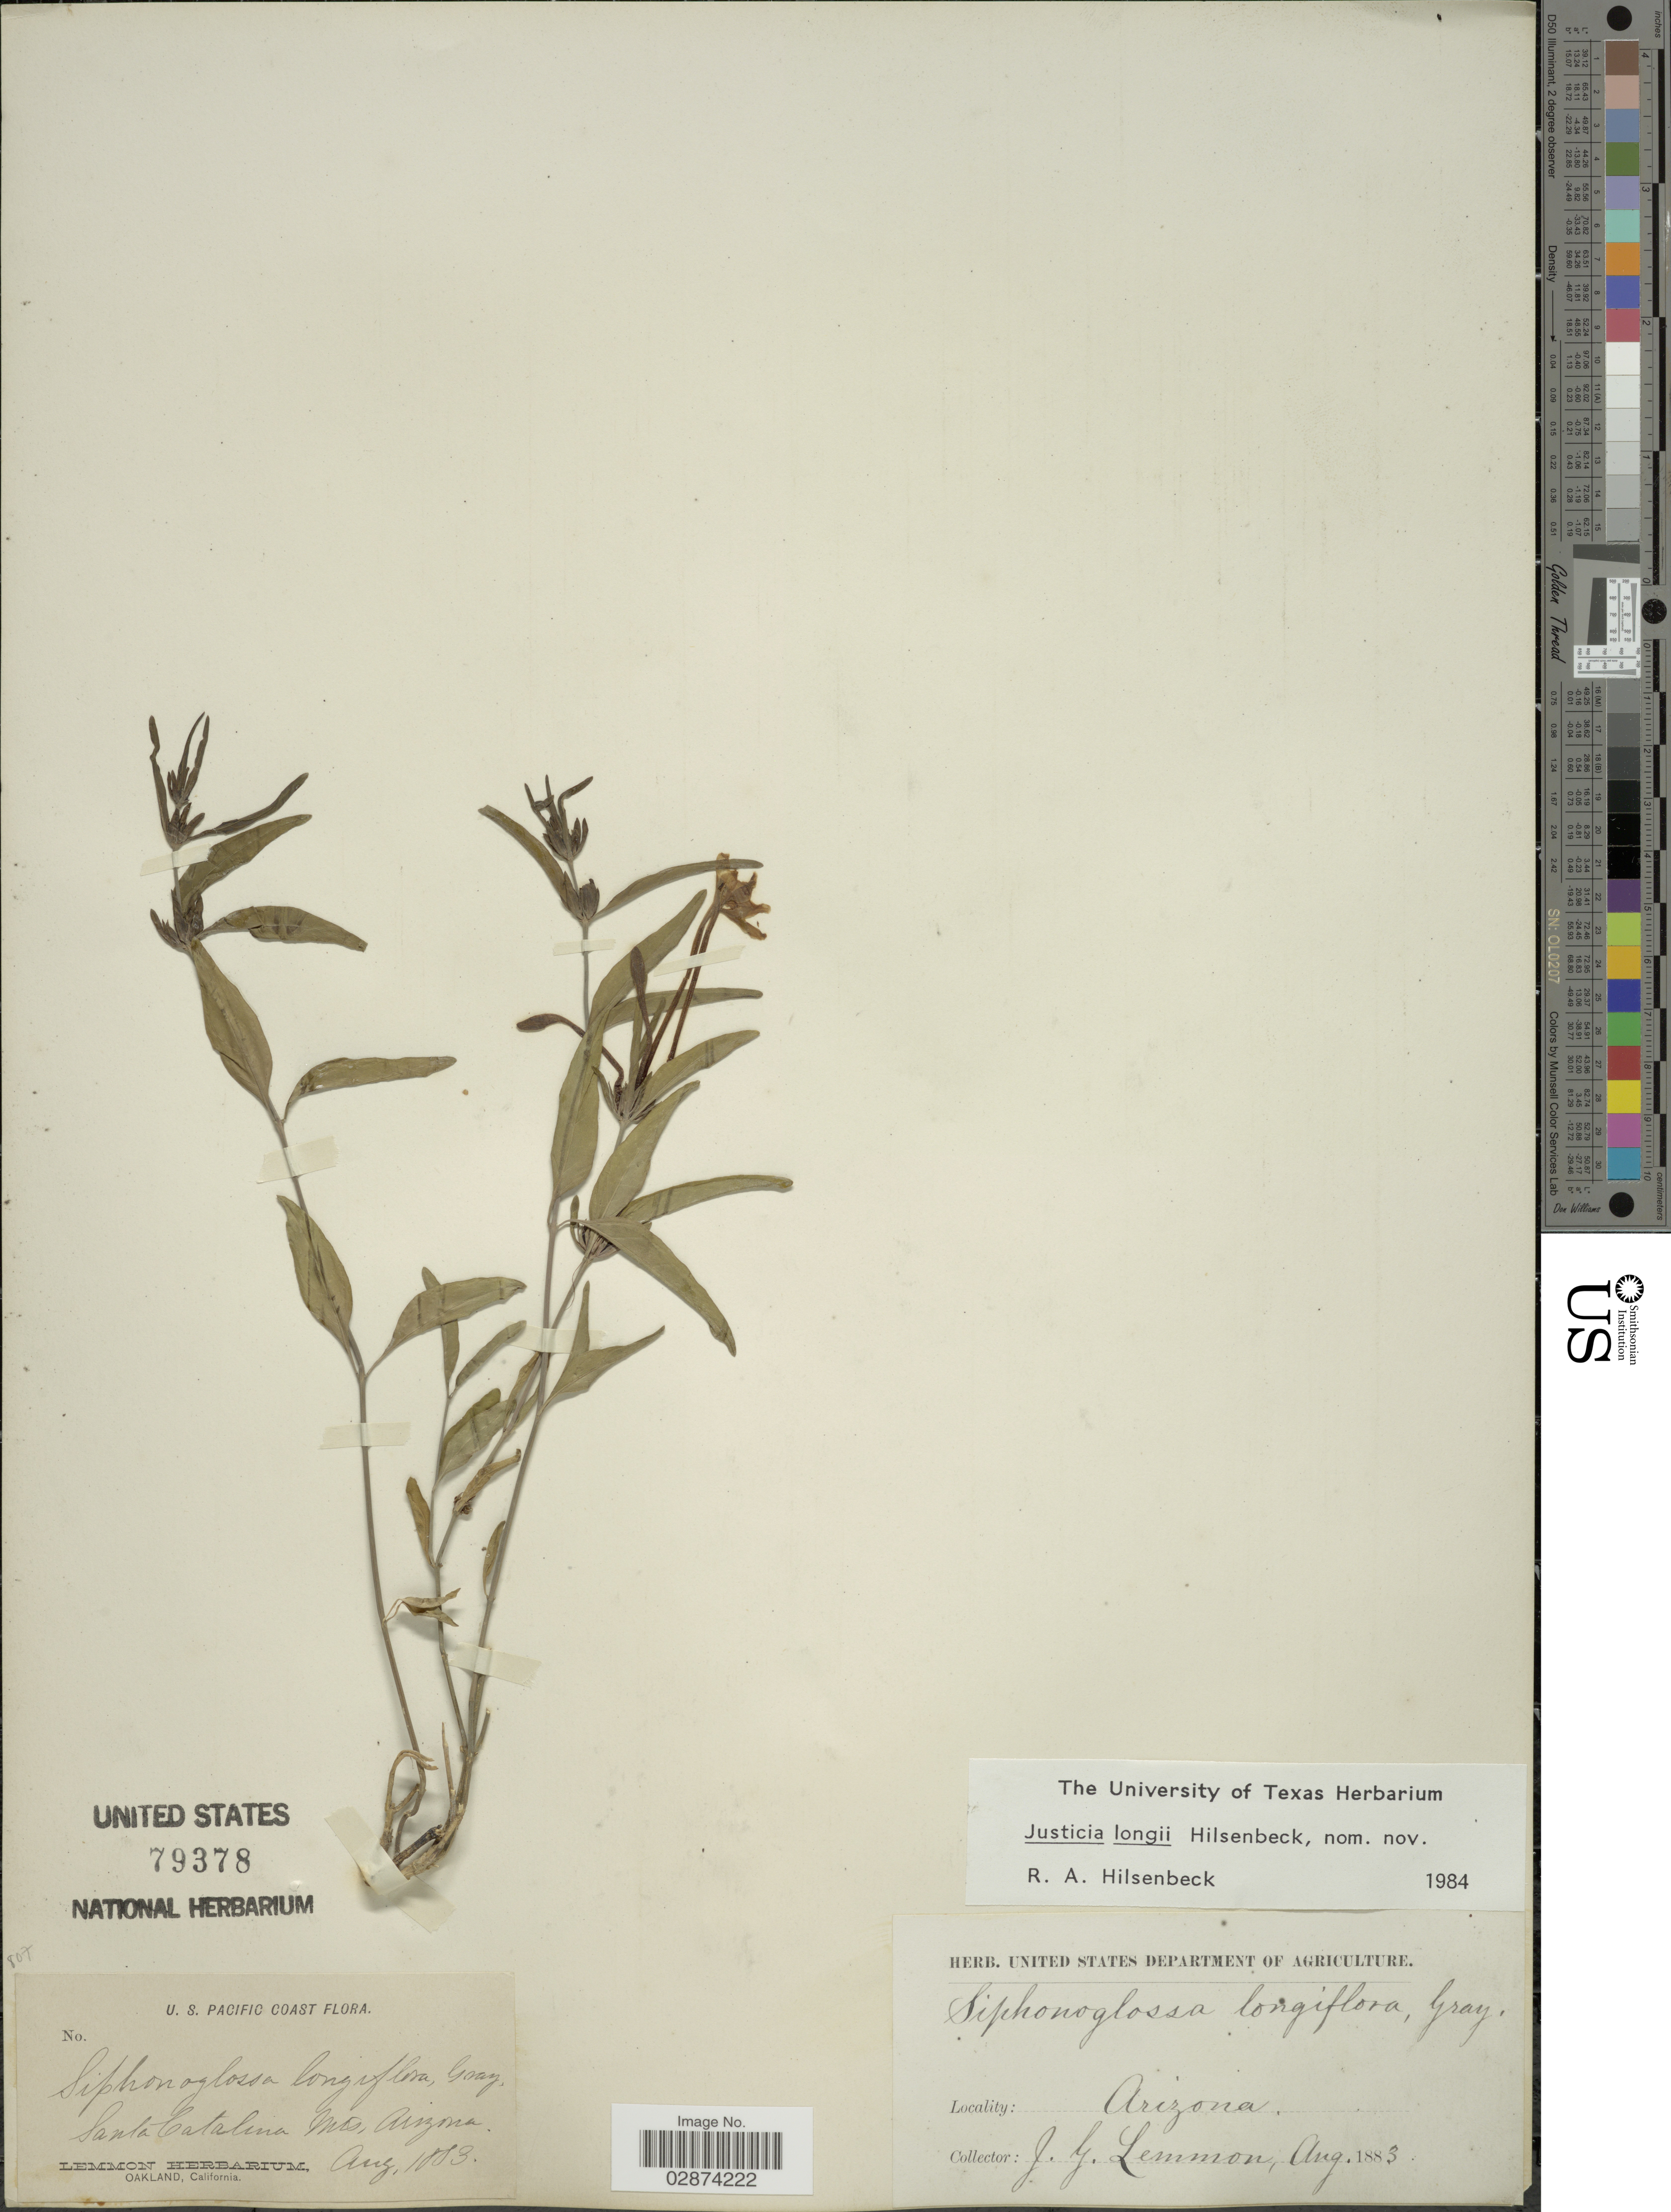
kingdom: Plantae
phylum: Tracheophyta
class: Magnoliopsida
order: Lamiales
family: Acanthaceae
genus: Justicia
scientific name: Justicia longii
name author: Hilsenb.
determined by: Fisher, Amanda, (LOB), California State University, Long Beach (UNITED STATES)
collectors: J. Lemmon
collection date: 1883-08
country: United States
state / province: Arizona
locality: Santa Catalina Mts. U.S. Pacific Coast.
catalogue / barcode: US 79378